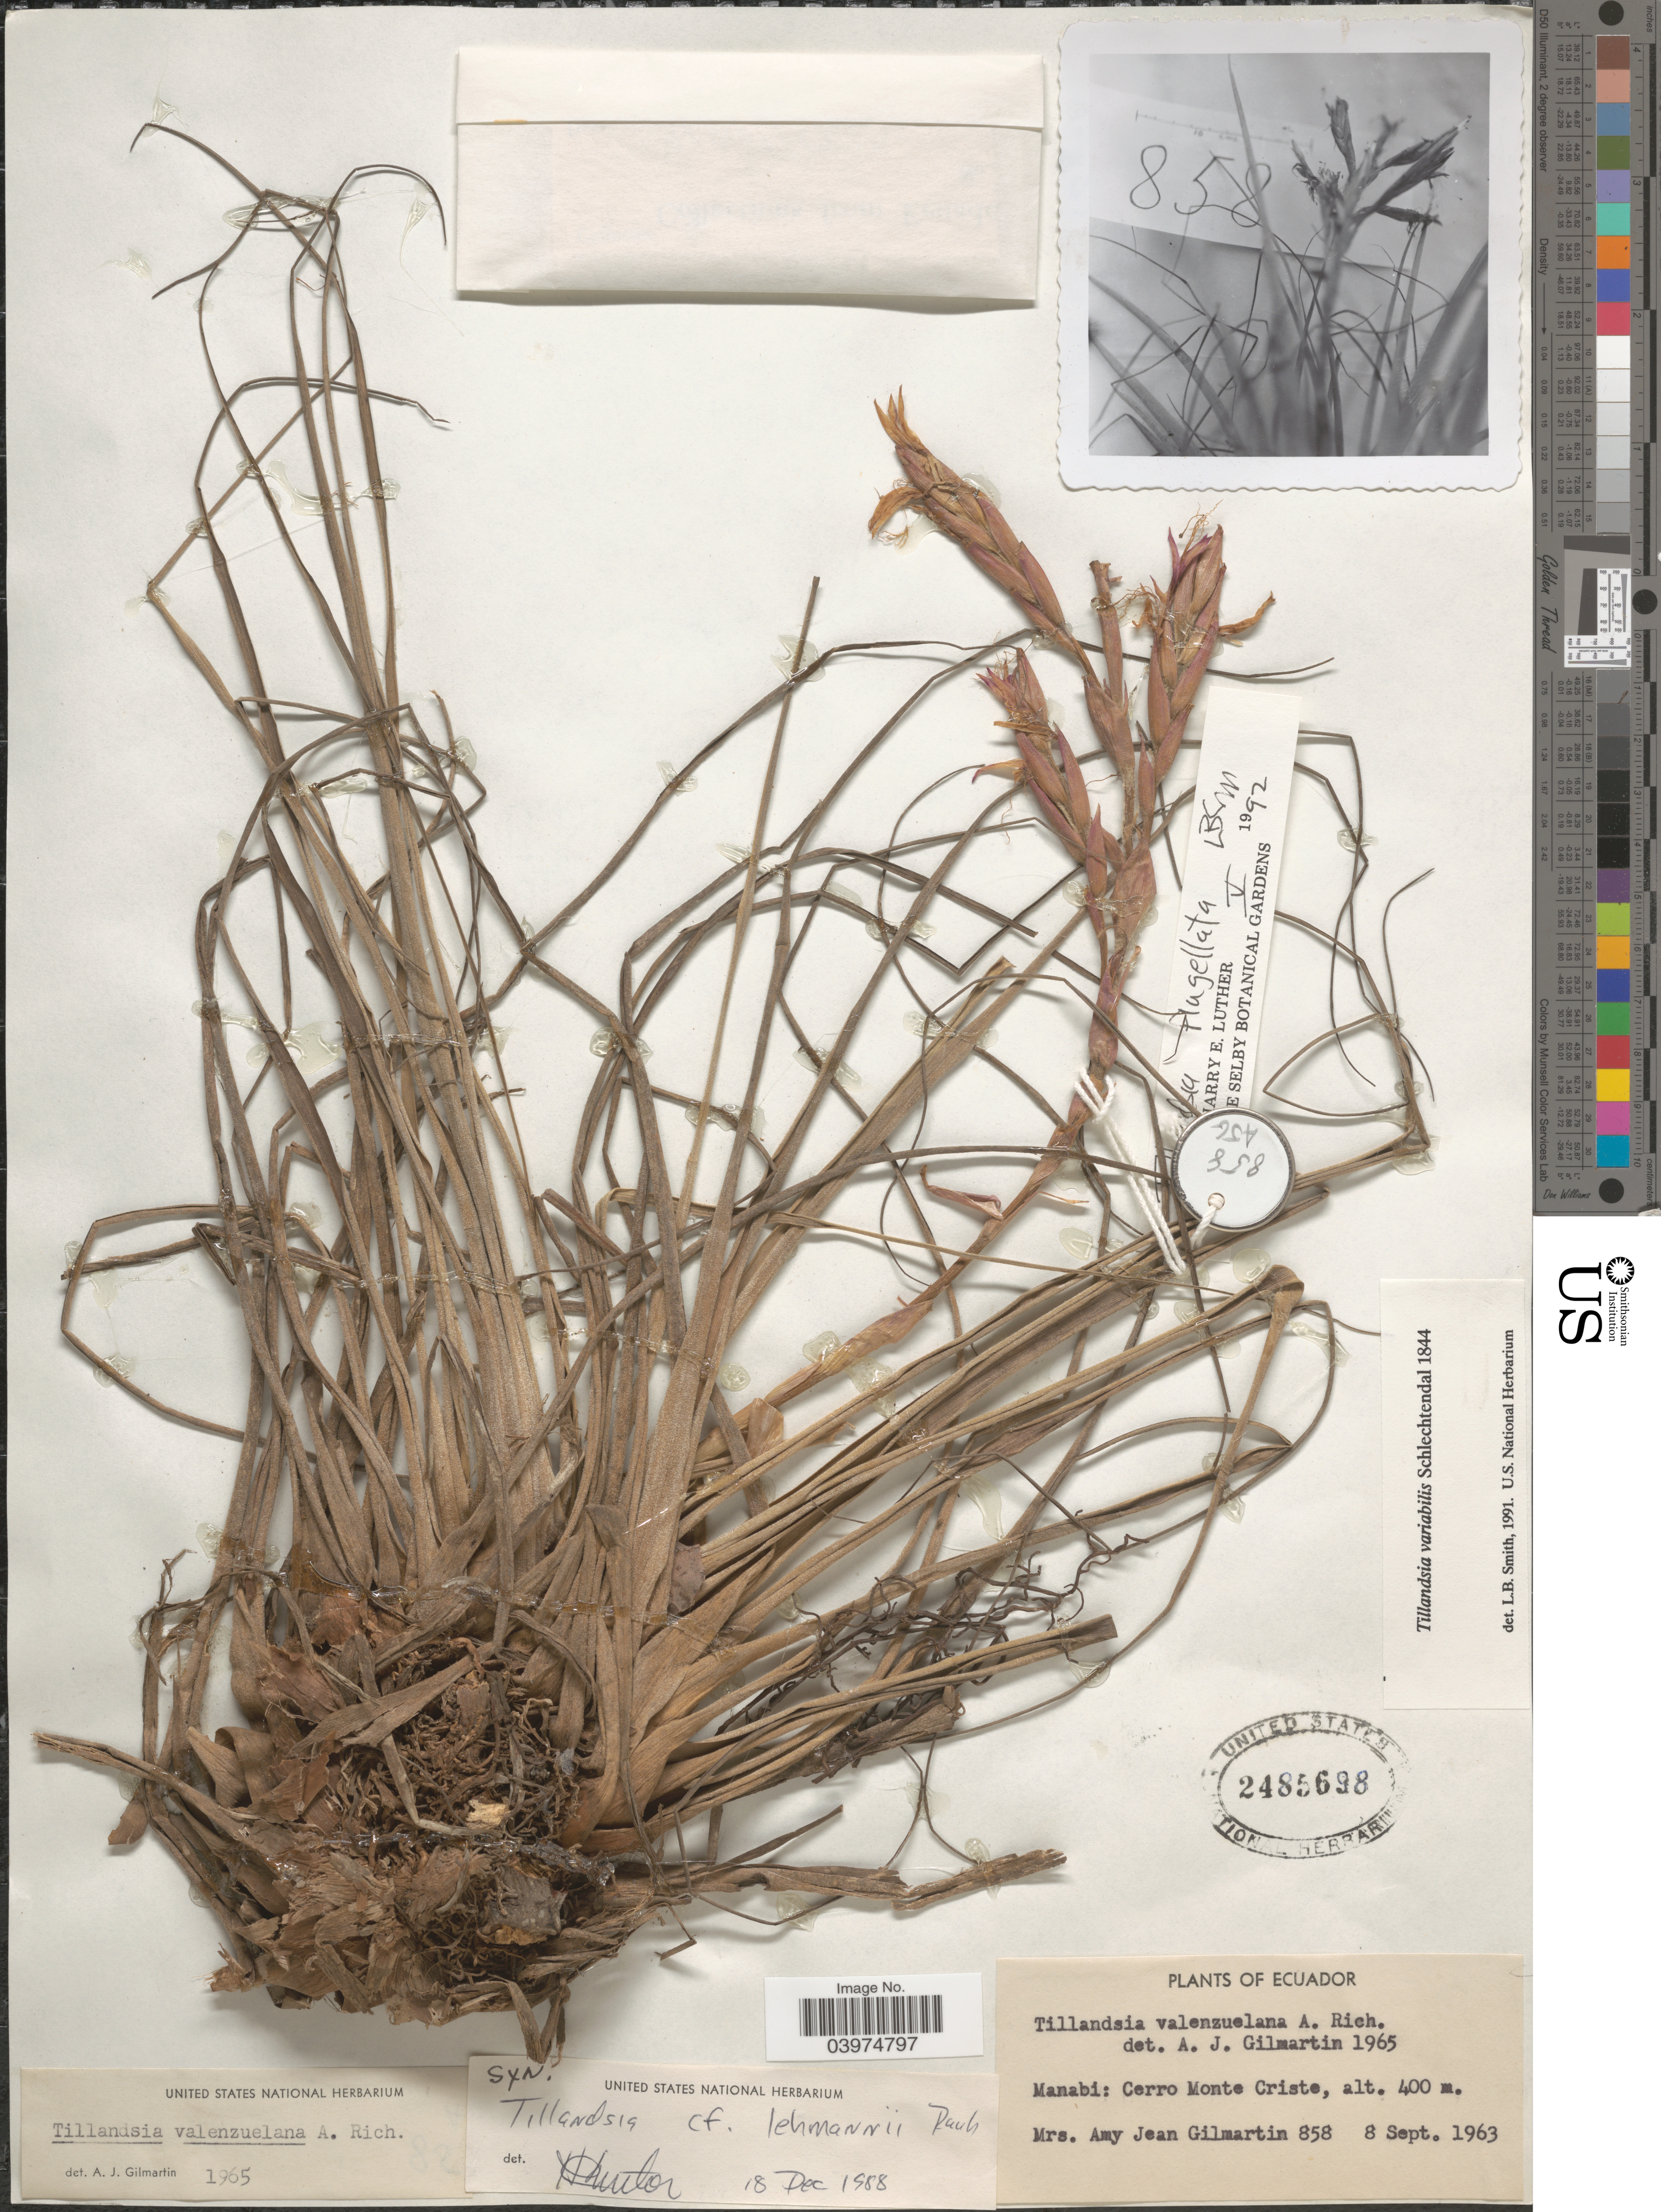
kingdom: Plantae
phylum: Tracheophyta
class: Liliopsida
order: Poales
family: Bromeliaceae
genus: Tillandsia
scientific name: Tillandsia variabilis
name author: Schltdl.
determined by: Smith, Lyman B., (US), NMNH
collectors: A. J. Gilmartin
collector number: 858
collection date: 1963-09-08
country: Ecuador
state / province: Manabí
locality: Cerro Monte Cristo.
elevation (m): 400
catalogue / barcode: US 2485698